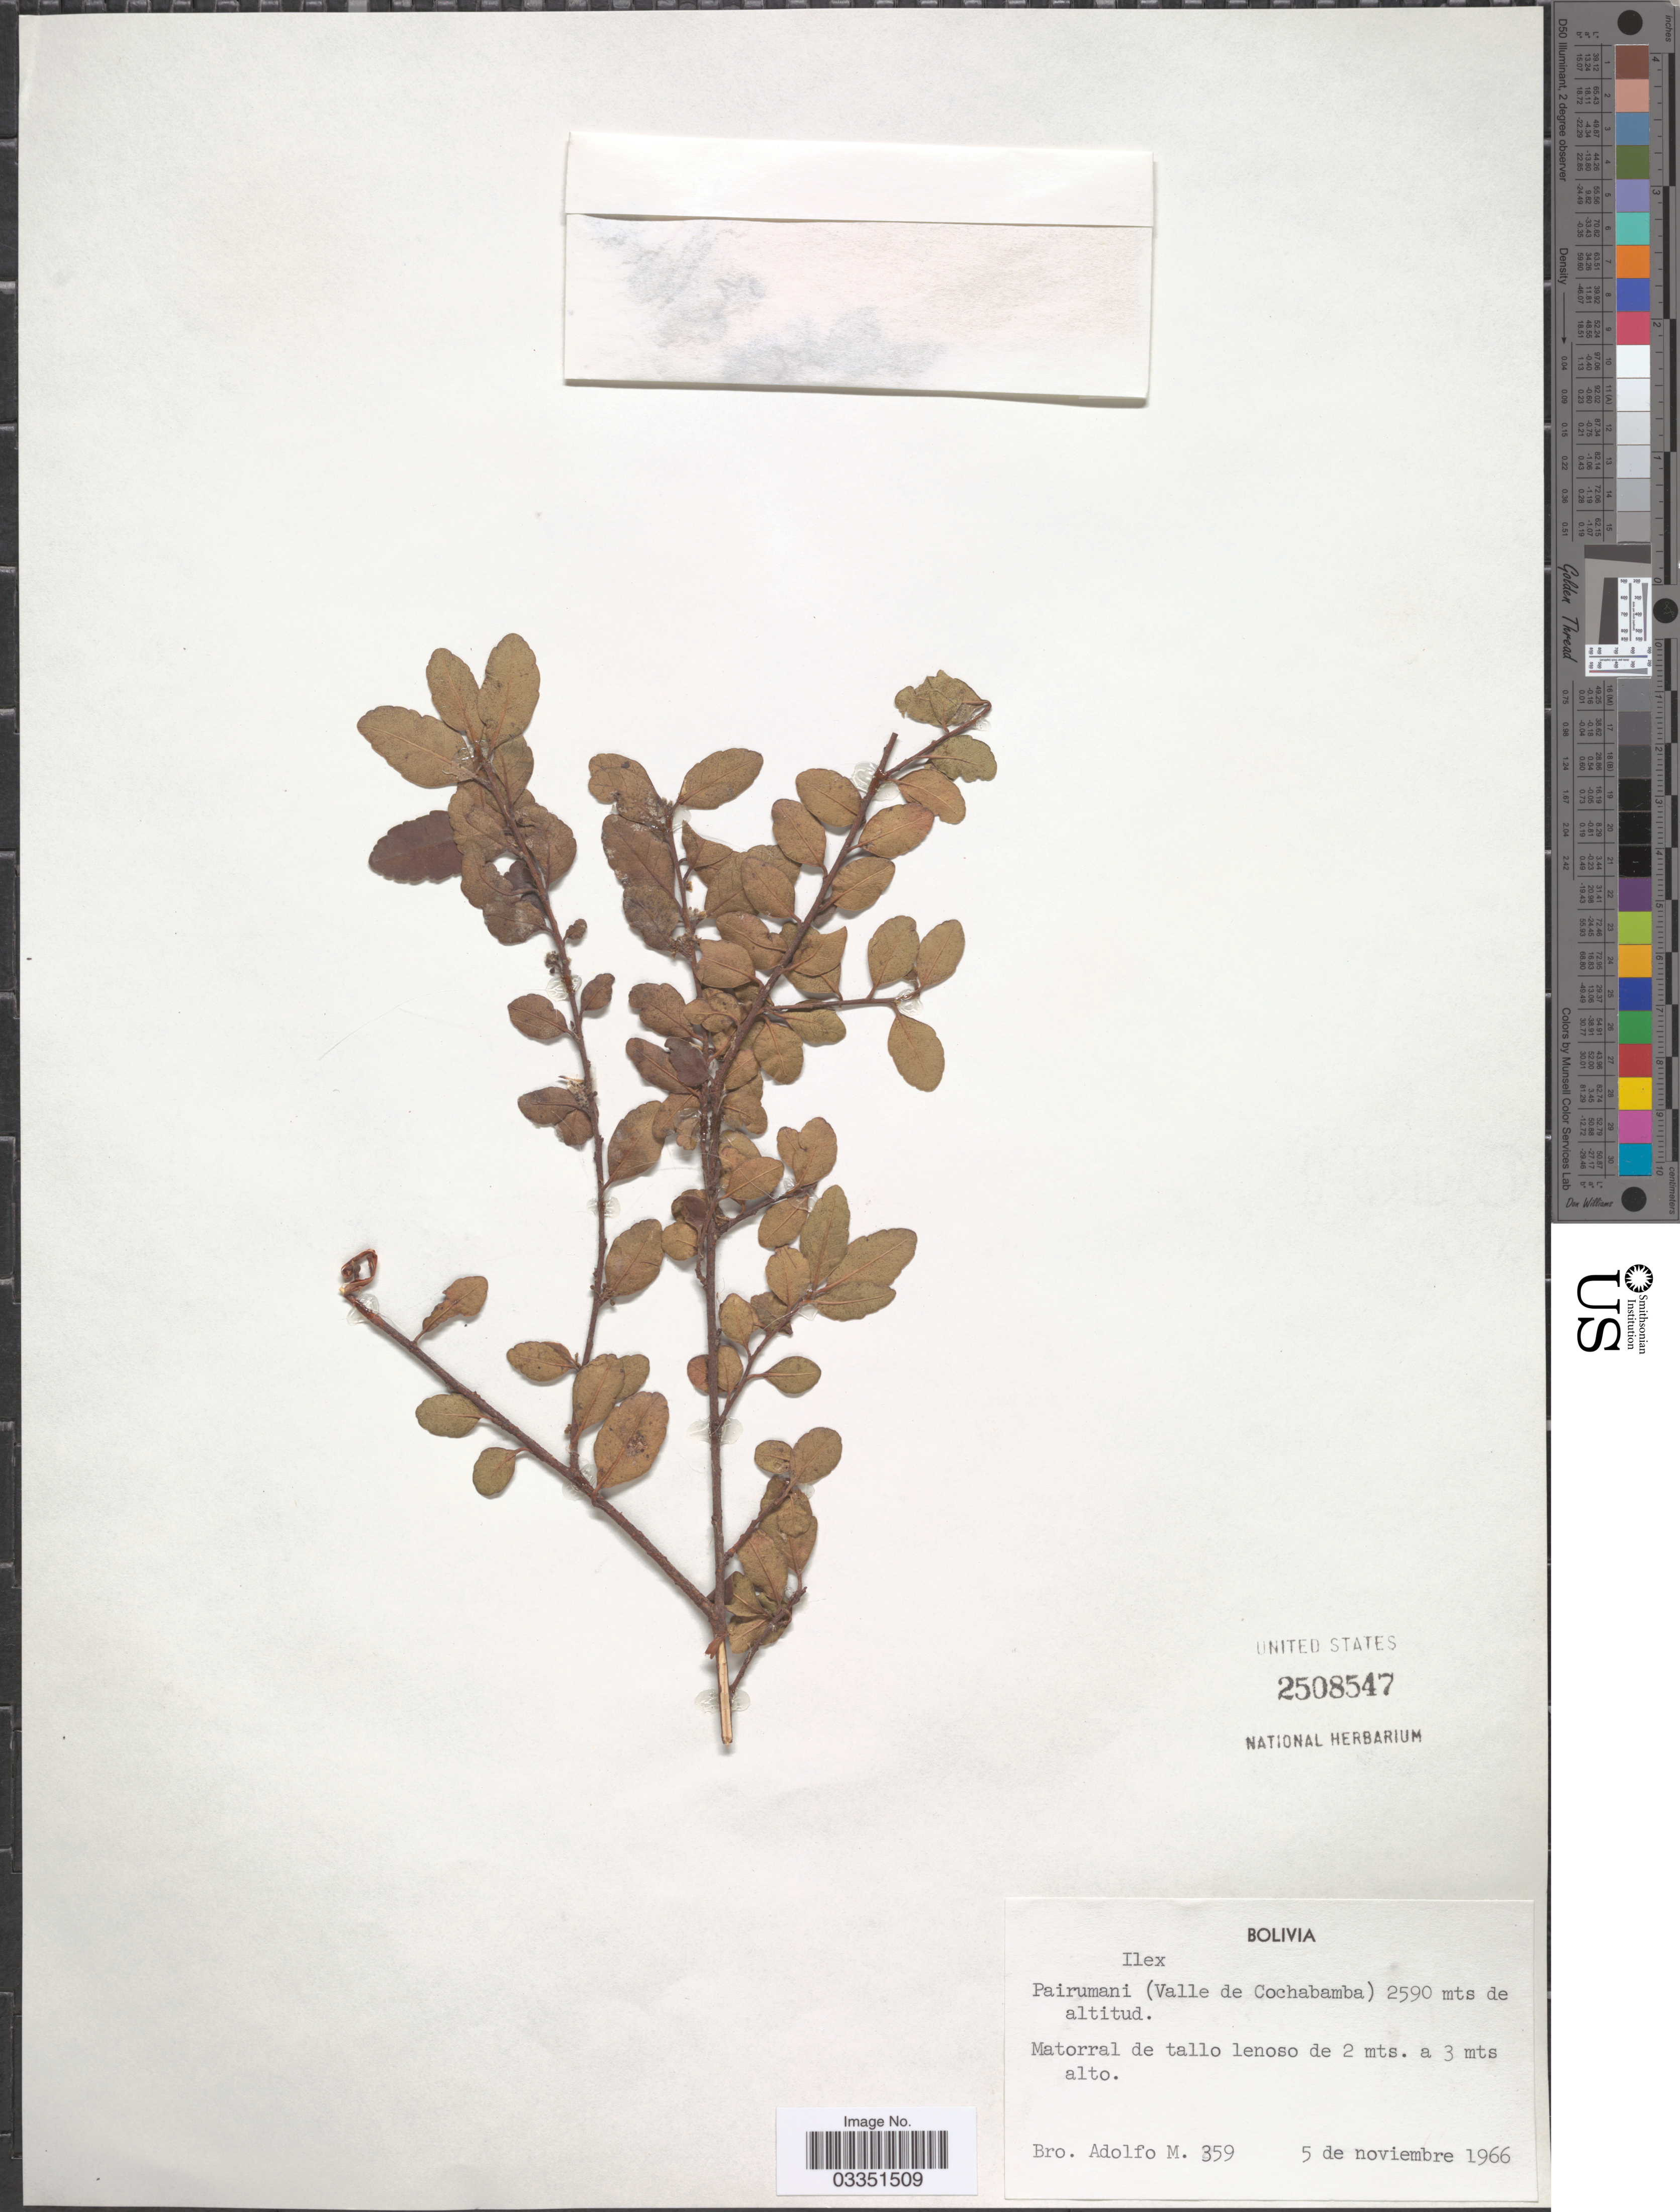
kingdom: Plantae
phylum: Tracheophyta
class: Magnoliopsida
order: Aquifoliales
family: Aquifoliaceae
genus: Ilex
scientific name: Ilex sp.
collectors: Bro. Adolfo M.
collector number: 359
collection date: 1966-11-05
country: Bolivia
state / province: Cochabamba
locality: Pairumani (Valle de Cochabamba).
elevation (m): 2590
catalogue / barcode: US 2508547